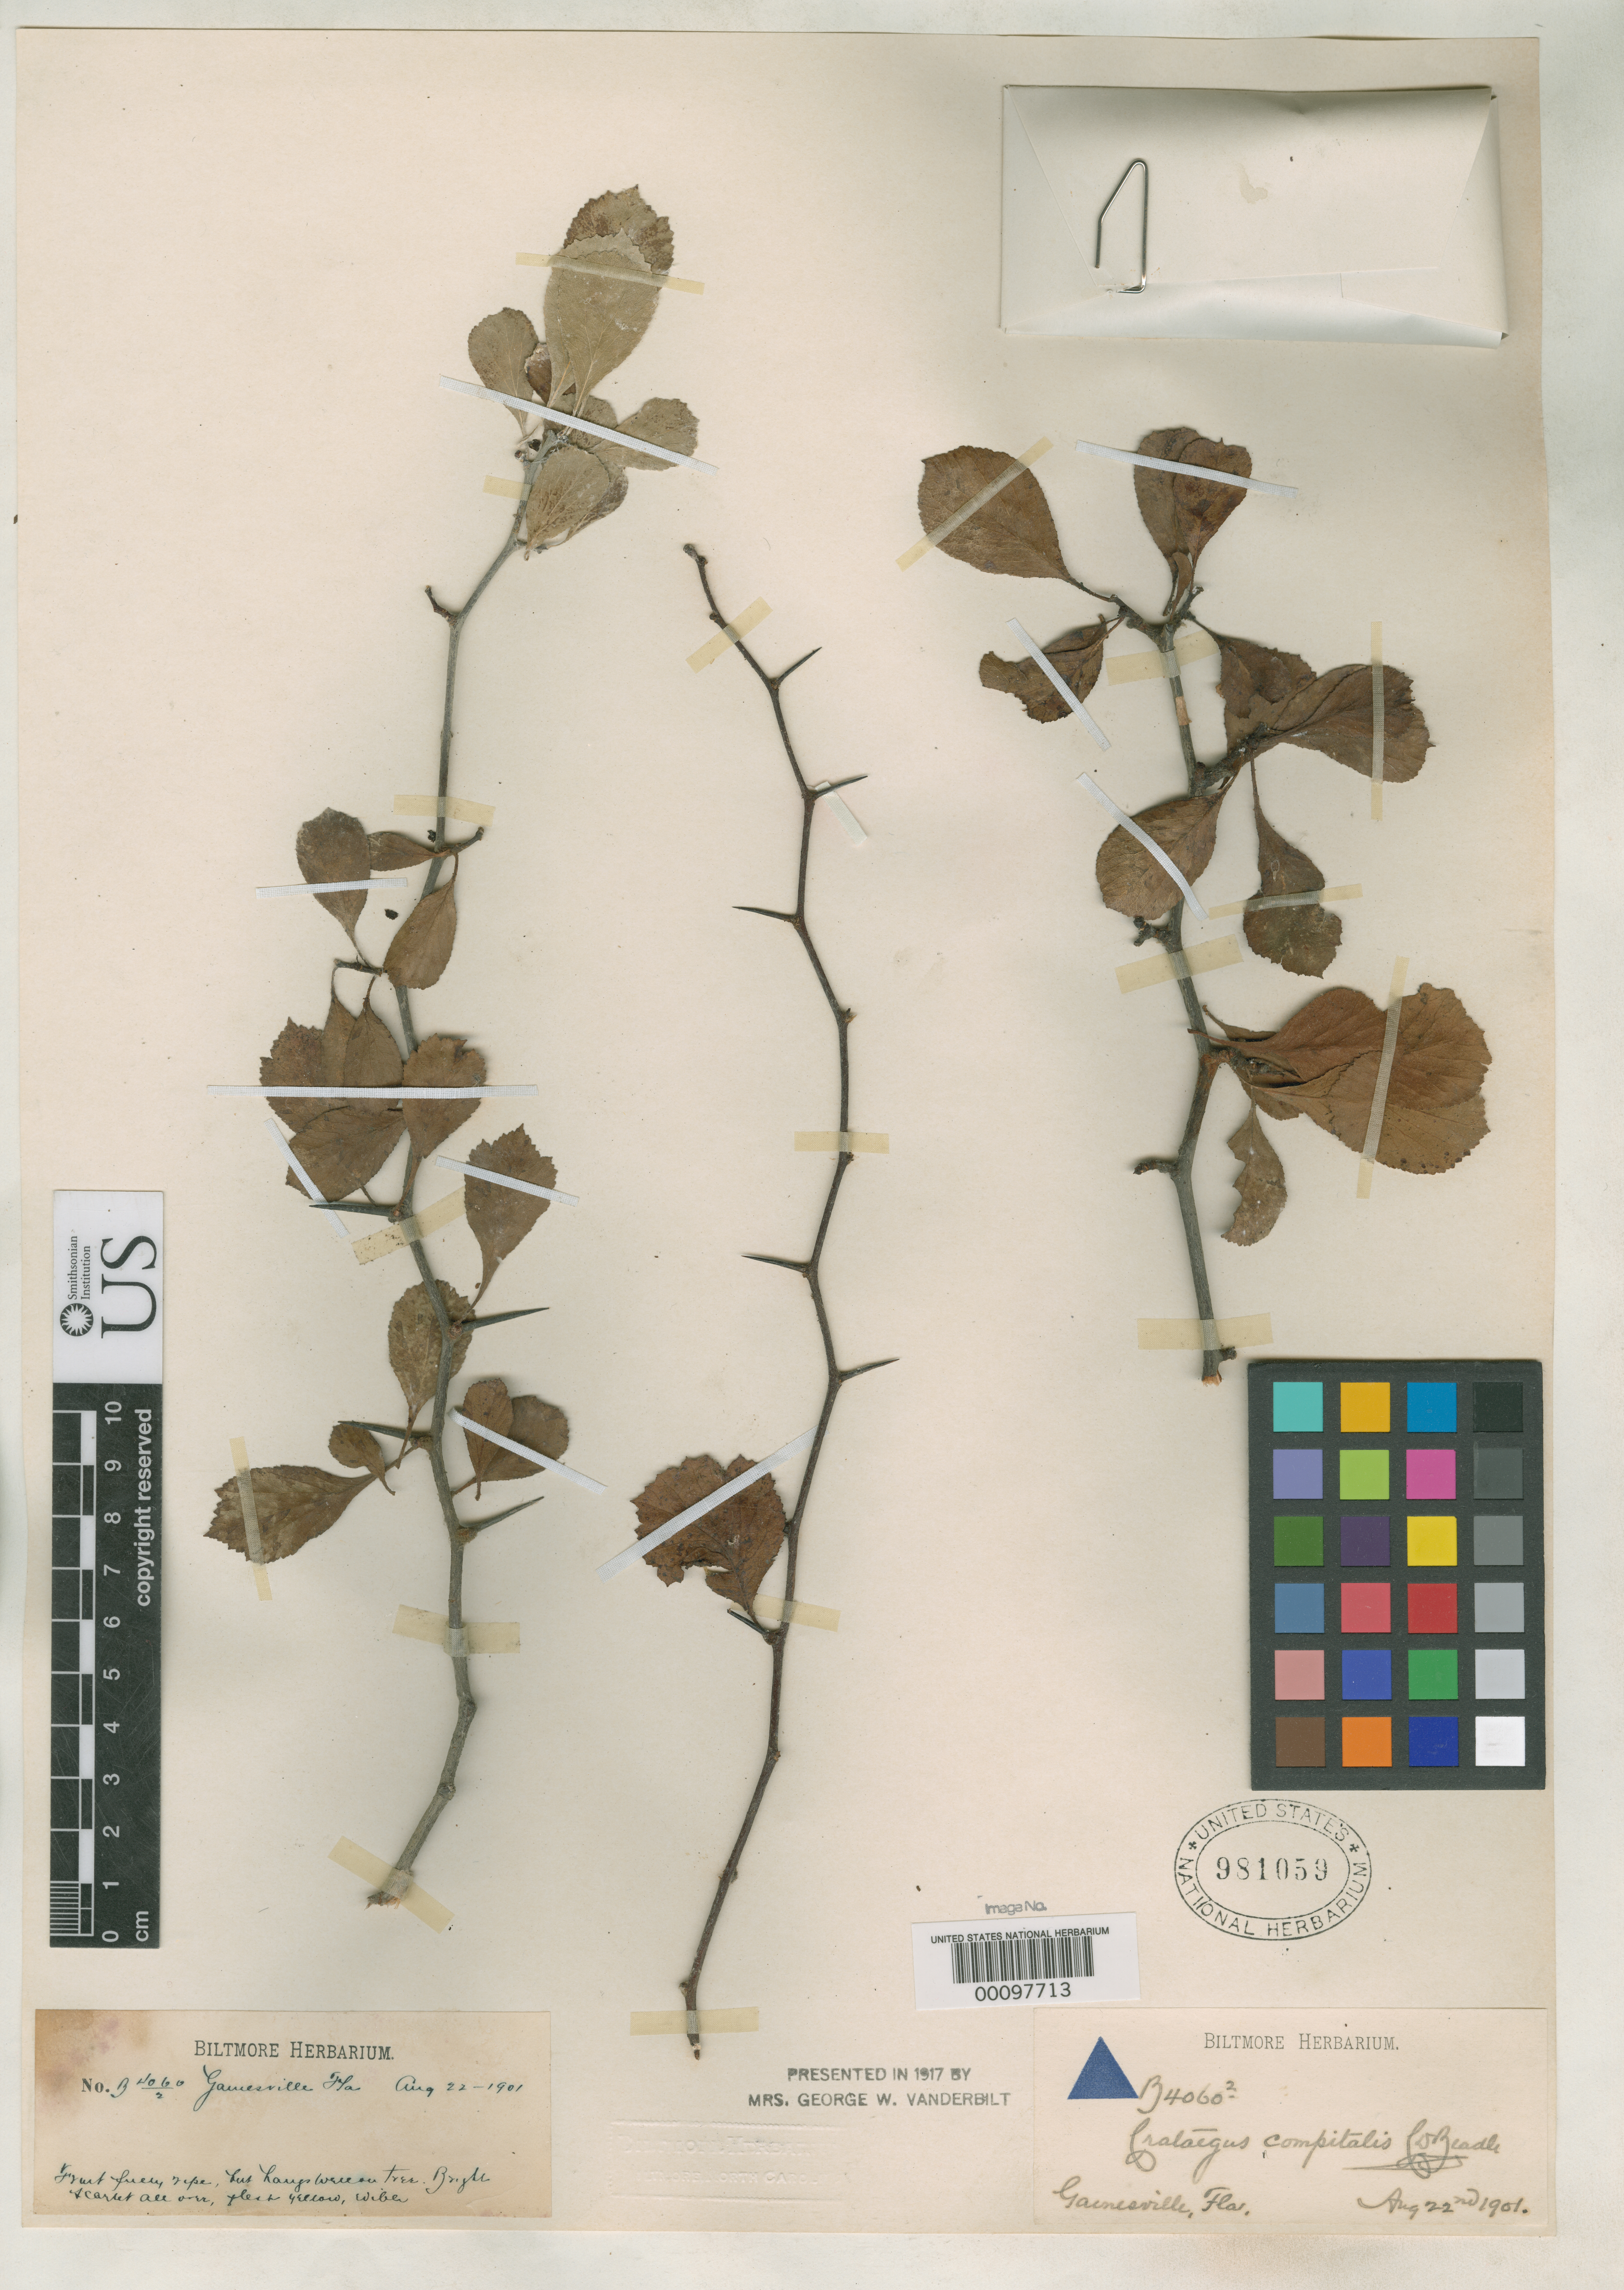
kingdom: Plantae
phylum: Tracheophyta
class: Magnoliopsida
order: Rosales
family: Rosaceae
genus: Crataegus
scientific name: Crataegus compitalis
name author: Beadle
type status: Syntype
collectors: ex herb. Biltmore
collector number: B 4060(2)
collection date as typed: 22 Aug 1901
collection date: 1901-08-22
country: United States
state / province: Florida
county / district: Alachua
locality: Near Gainsville.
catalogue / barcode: US 981059